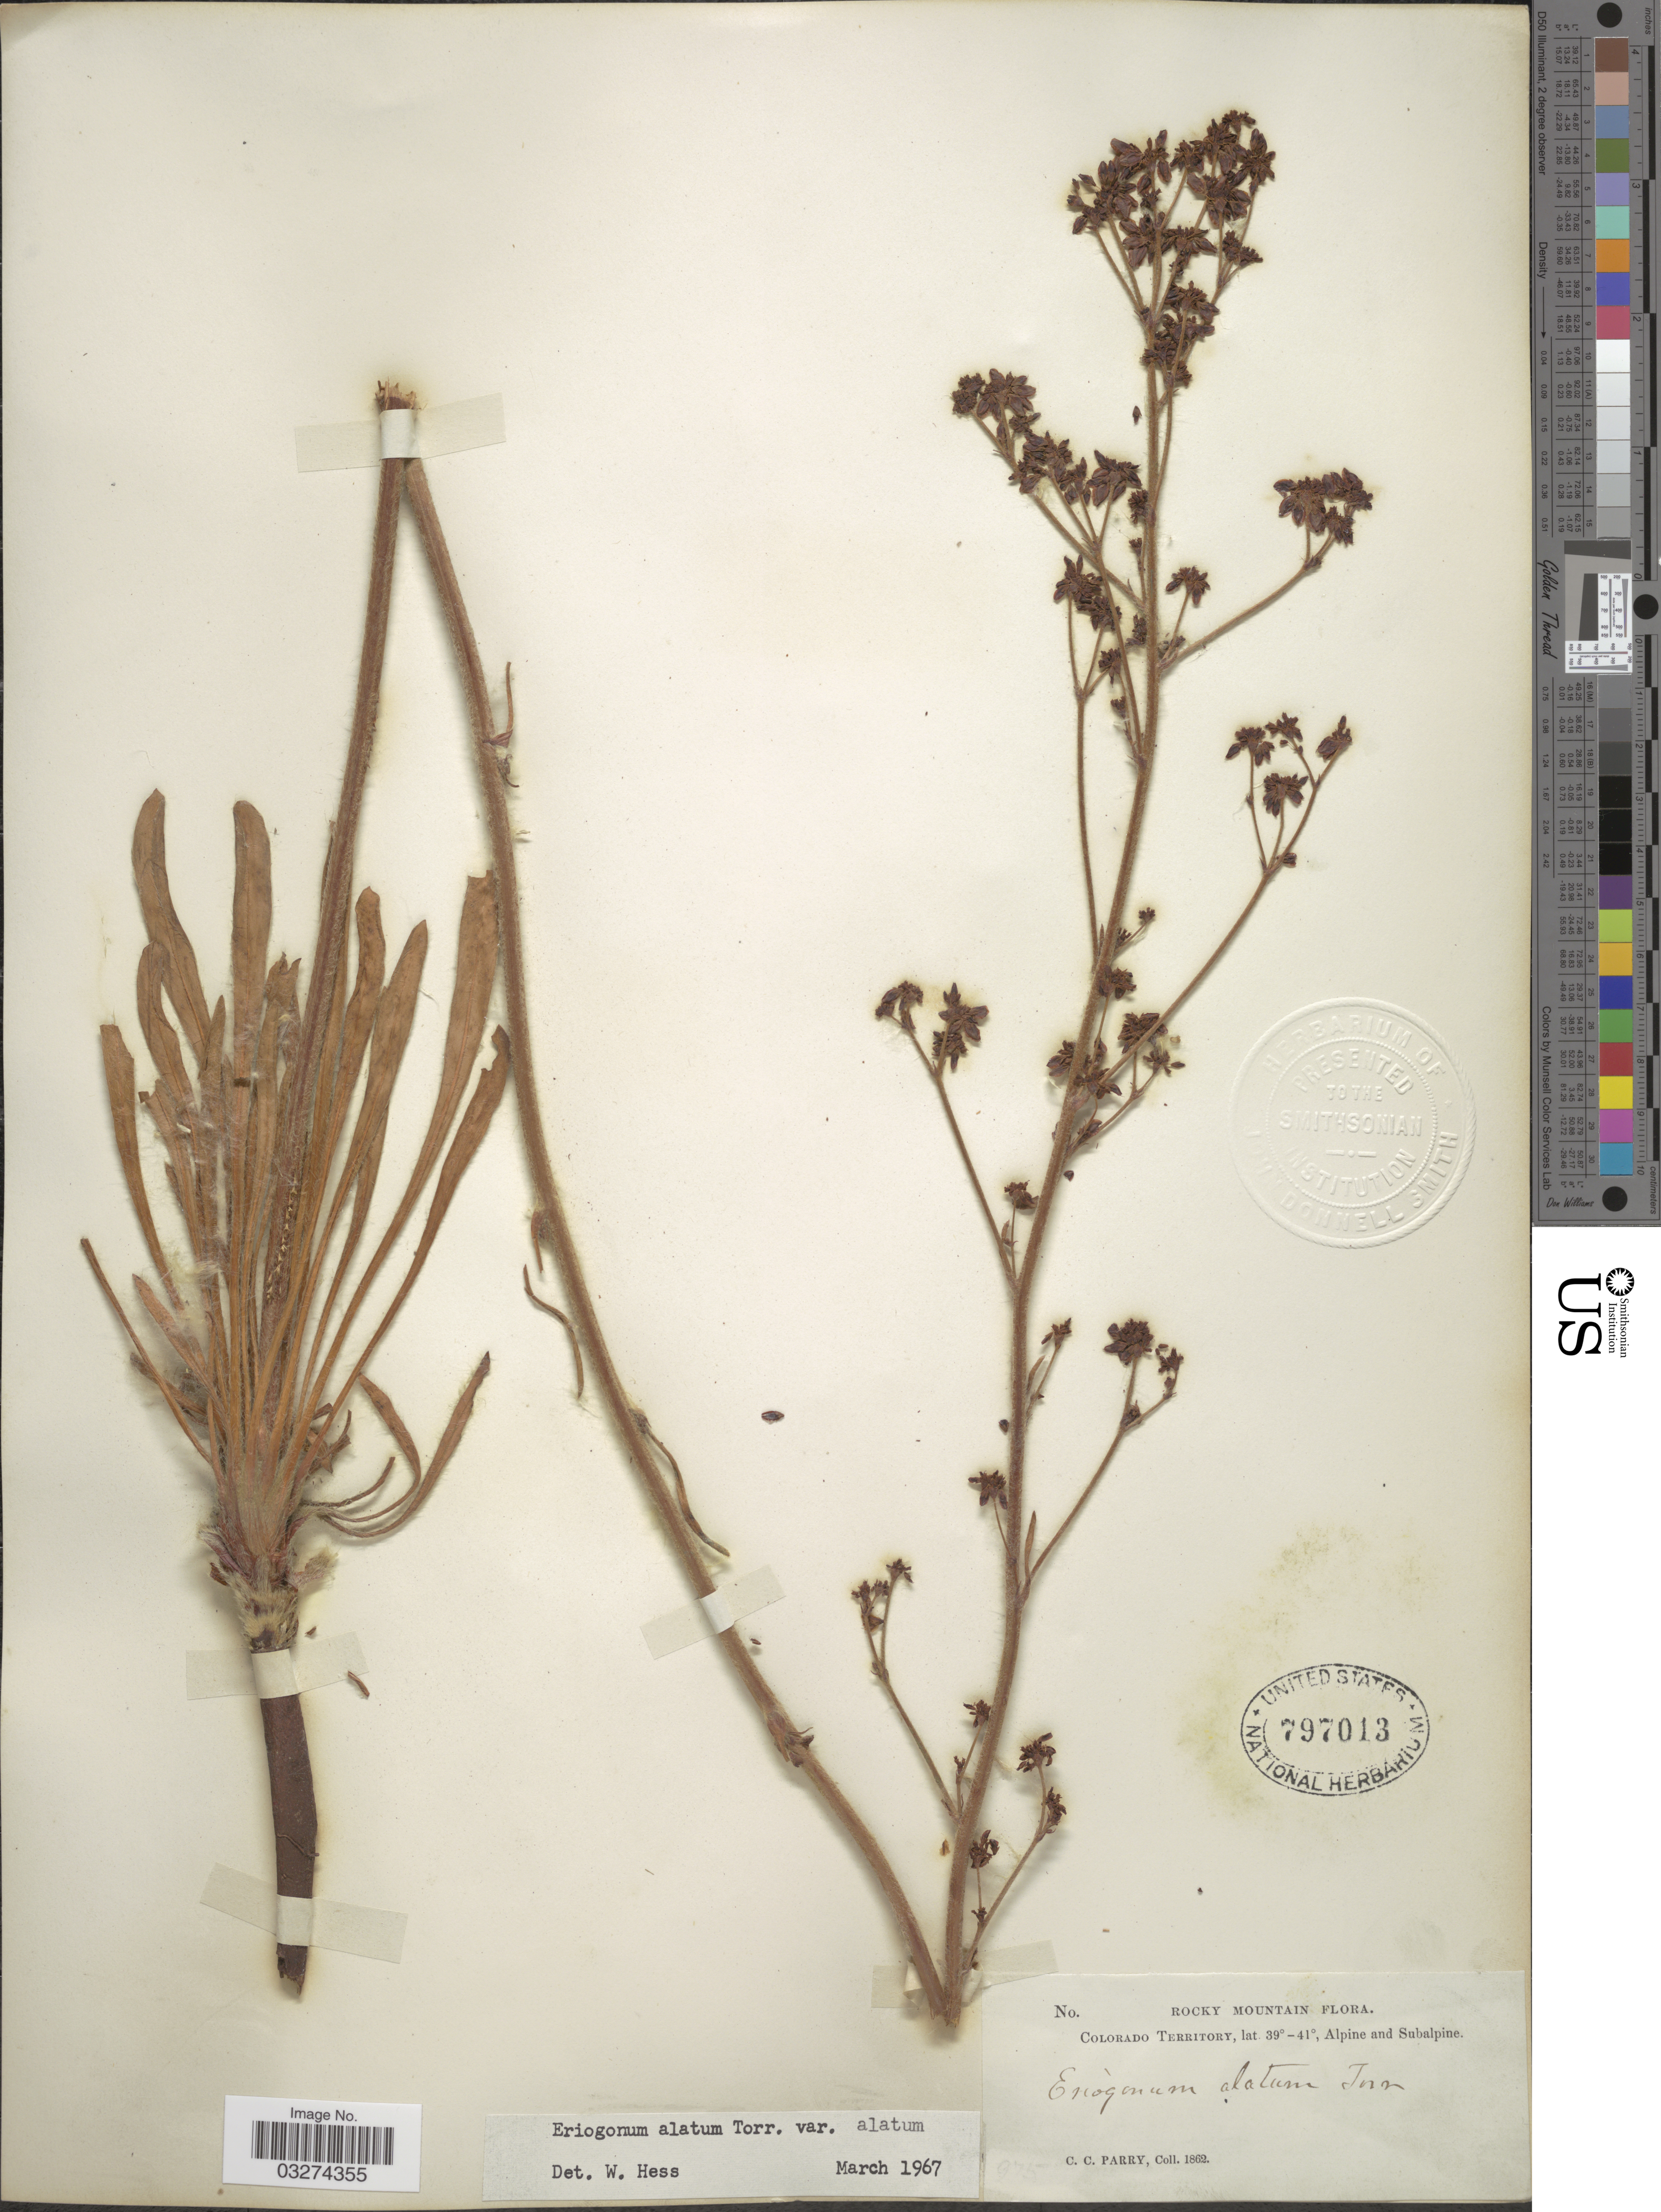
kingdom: Plantae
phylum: Tracheophyta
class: Magnoliopsida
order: Caryophyllales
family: Polygonaceae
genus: Eriogonum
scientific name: Eriogonum alatum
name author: Torr.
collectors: C. C. Parry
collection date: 1862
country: United States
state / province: Colorado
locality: Rocky Mountain, Colorado Territory, Alpine and Subalpine.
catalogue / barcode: US 797013